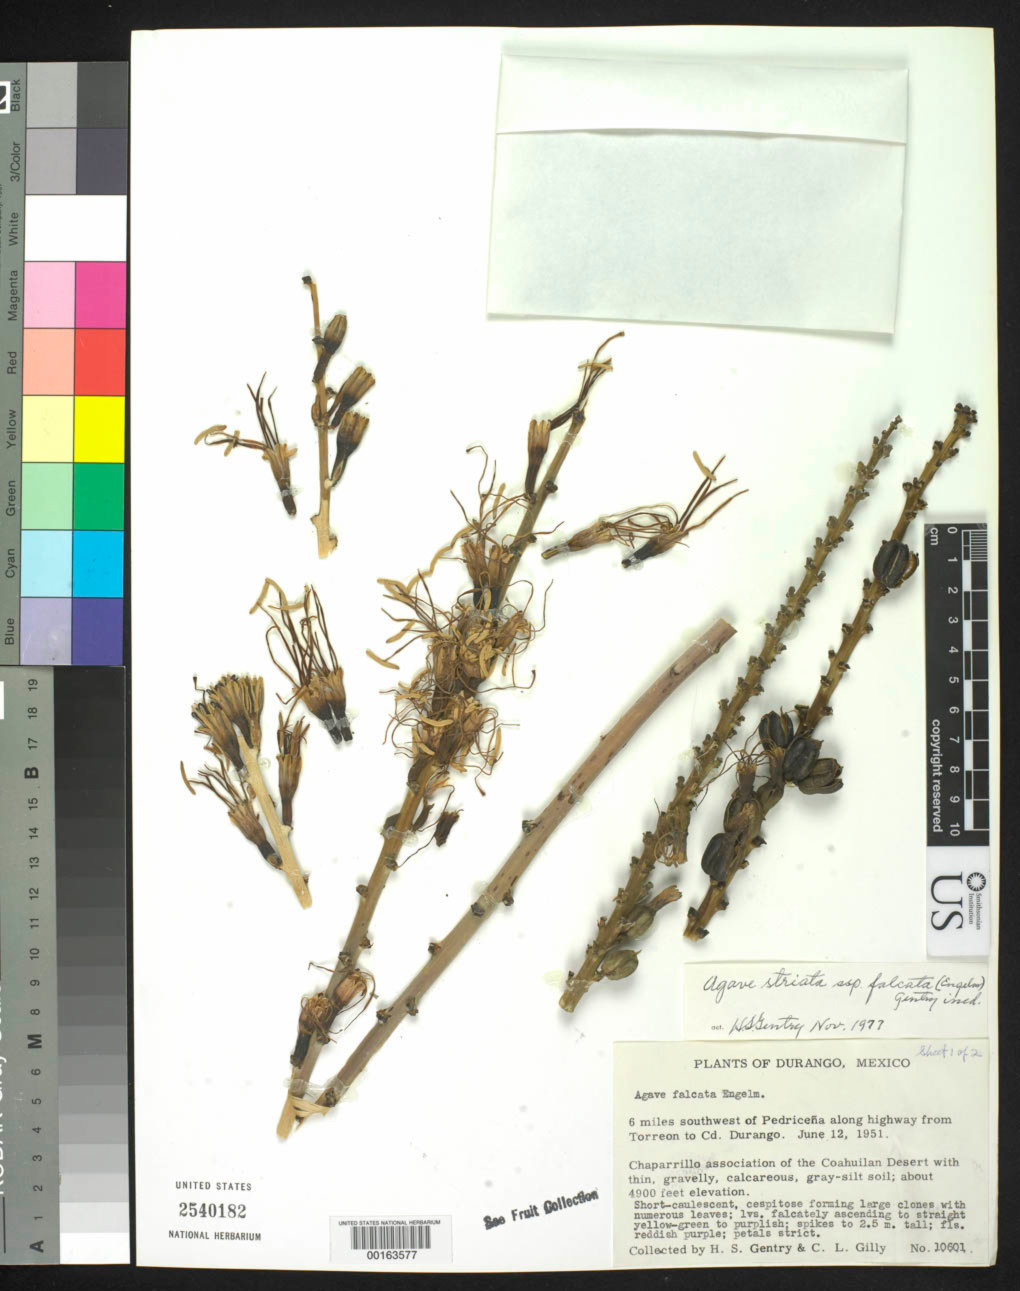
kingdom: Plantae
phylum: Tracheophyta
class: Liliopsida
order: Asparagales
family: Asparagaceae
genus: Agave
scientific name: Agave striata subsp. falcata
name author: (Engelm.) Gentry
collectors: H. S. Gentry & C. Gilly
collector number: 10601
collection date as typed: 12 Jun 1951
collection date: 1951-06-12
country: Mexico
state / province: Durango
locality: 6 mi SW of Pedricena along highway from Torreon to Cd Durango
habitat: Coahuilan desert w/thin, gravelly, calcareous, gray-silt soil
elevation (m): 1494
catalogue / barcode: US 2540182